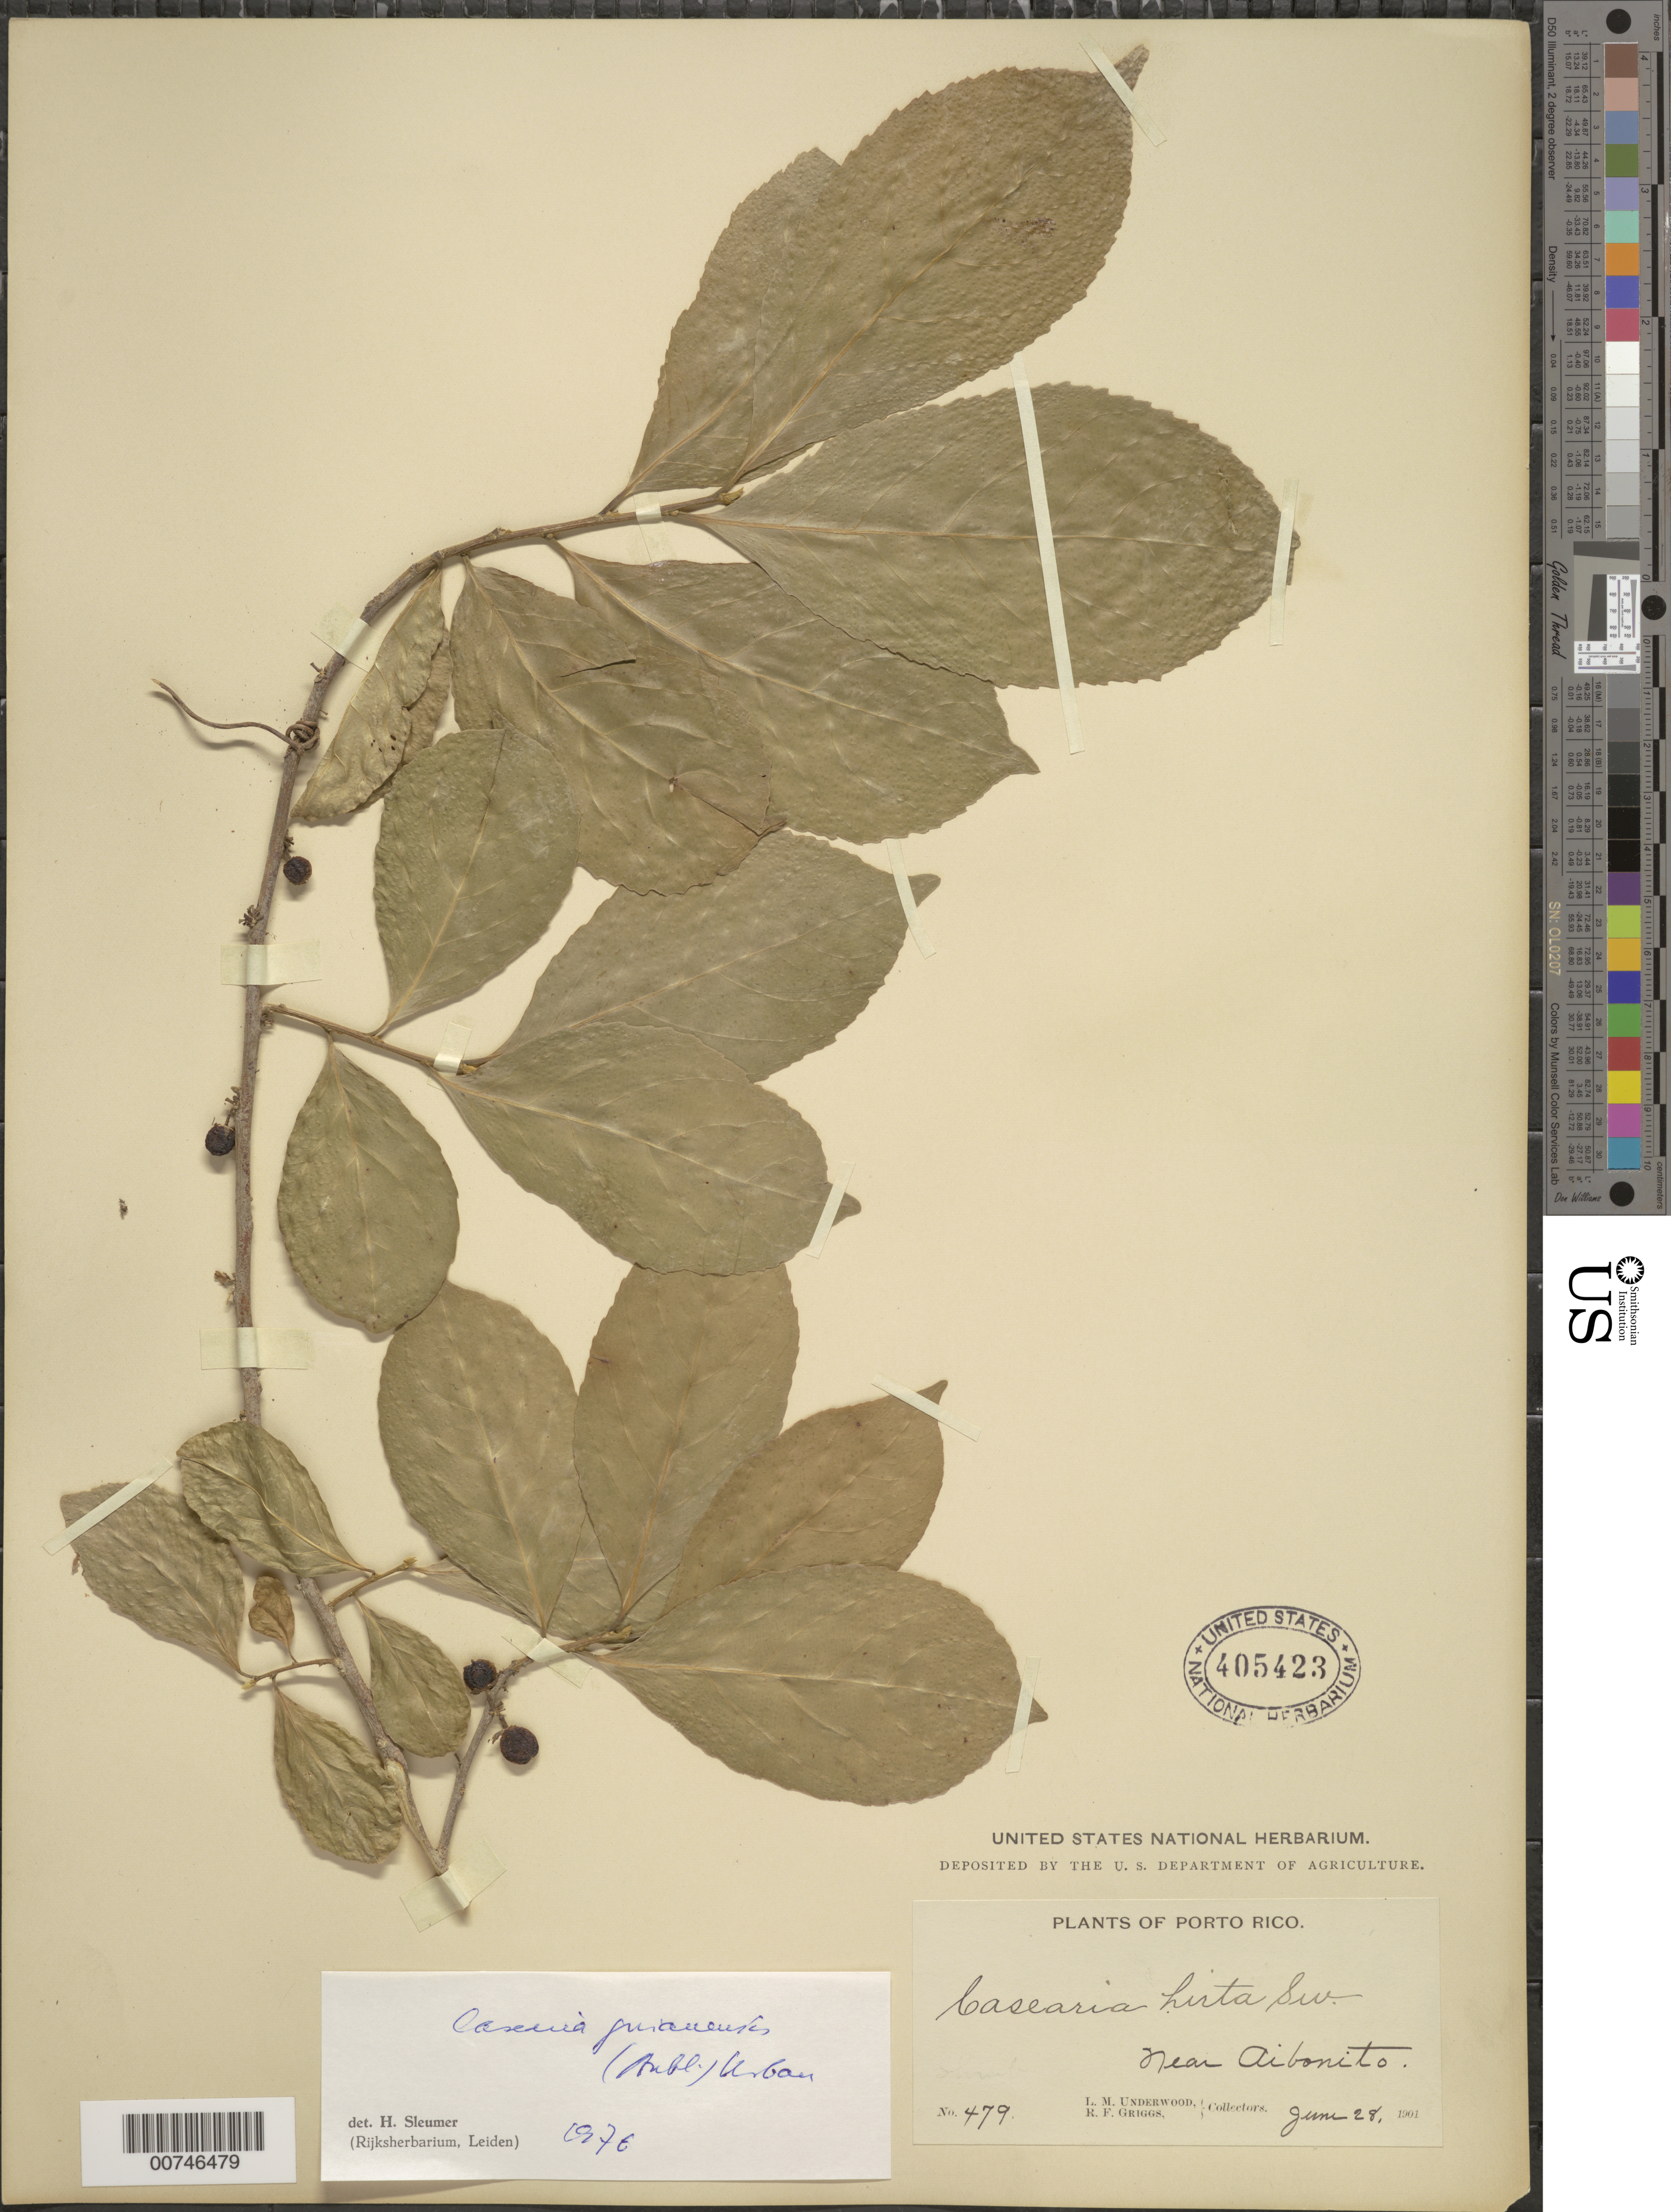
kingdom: Plantae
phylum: Tracheophyta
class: Magnoliopsida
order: Malpighiales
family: Salicaceae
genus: Casearia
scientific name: Casearia guianensis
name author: (Aubl.) Urb.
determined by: Sleumer, H. O.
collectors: L. M. Underwood & R. F. Griggs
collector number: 479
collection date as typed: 28 Jun 1901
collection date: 1901-06-28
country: Puerto Rico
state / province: Abonito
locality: Near Aibonito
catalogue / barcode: US 405423